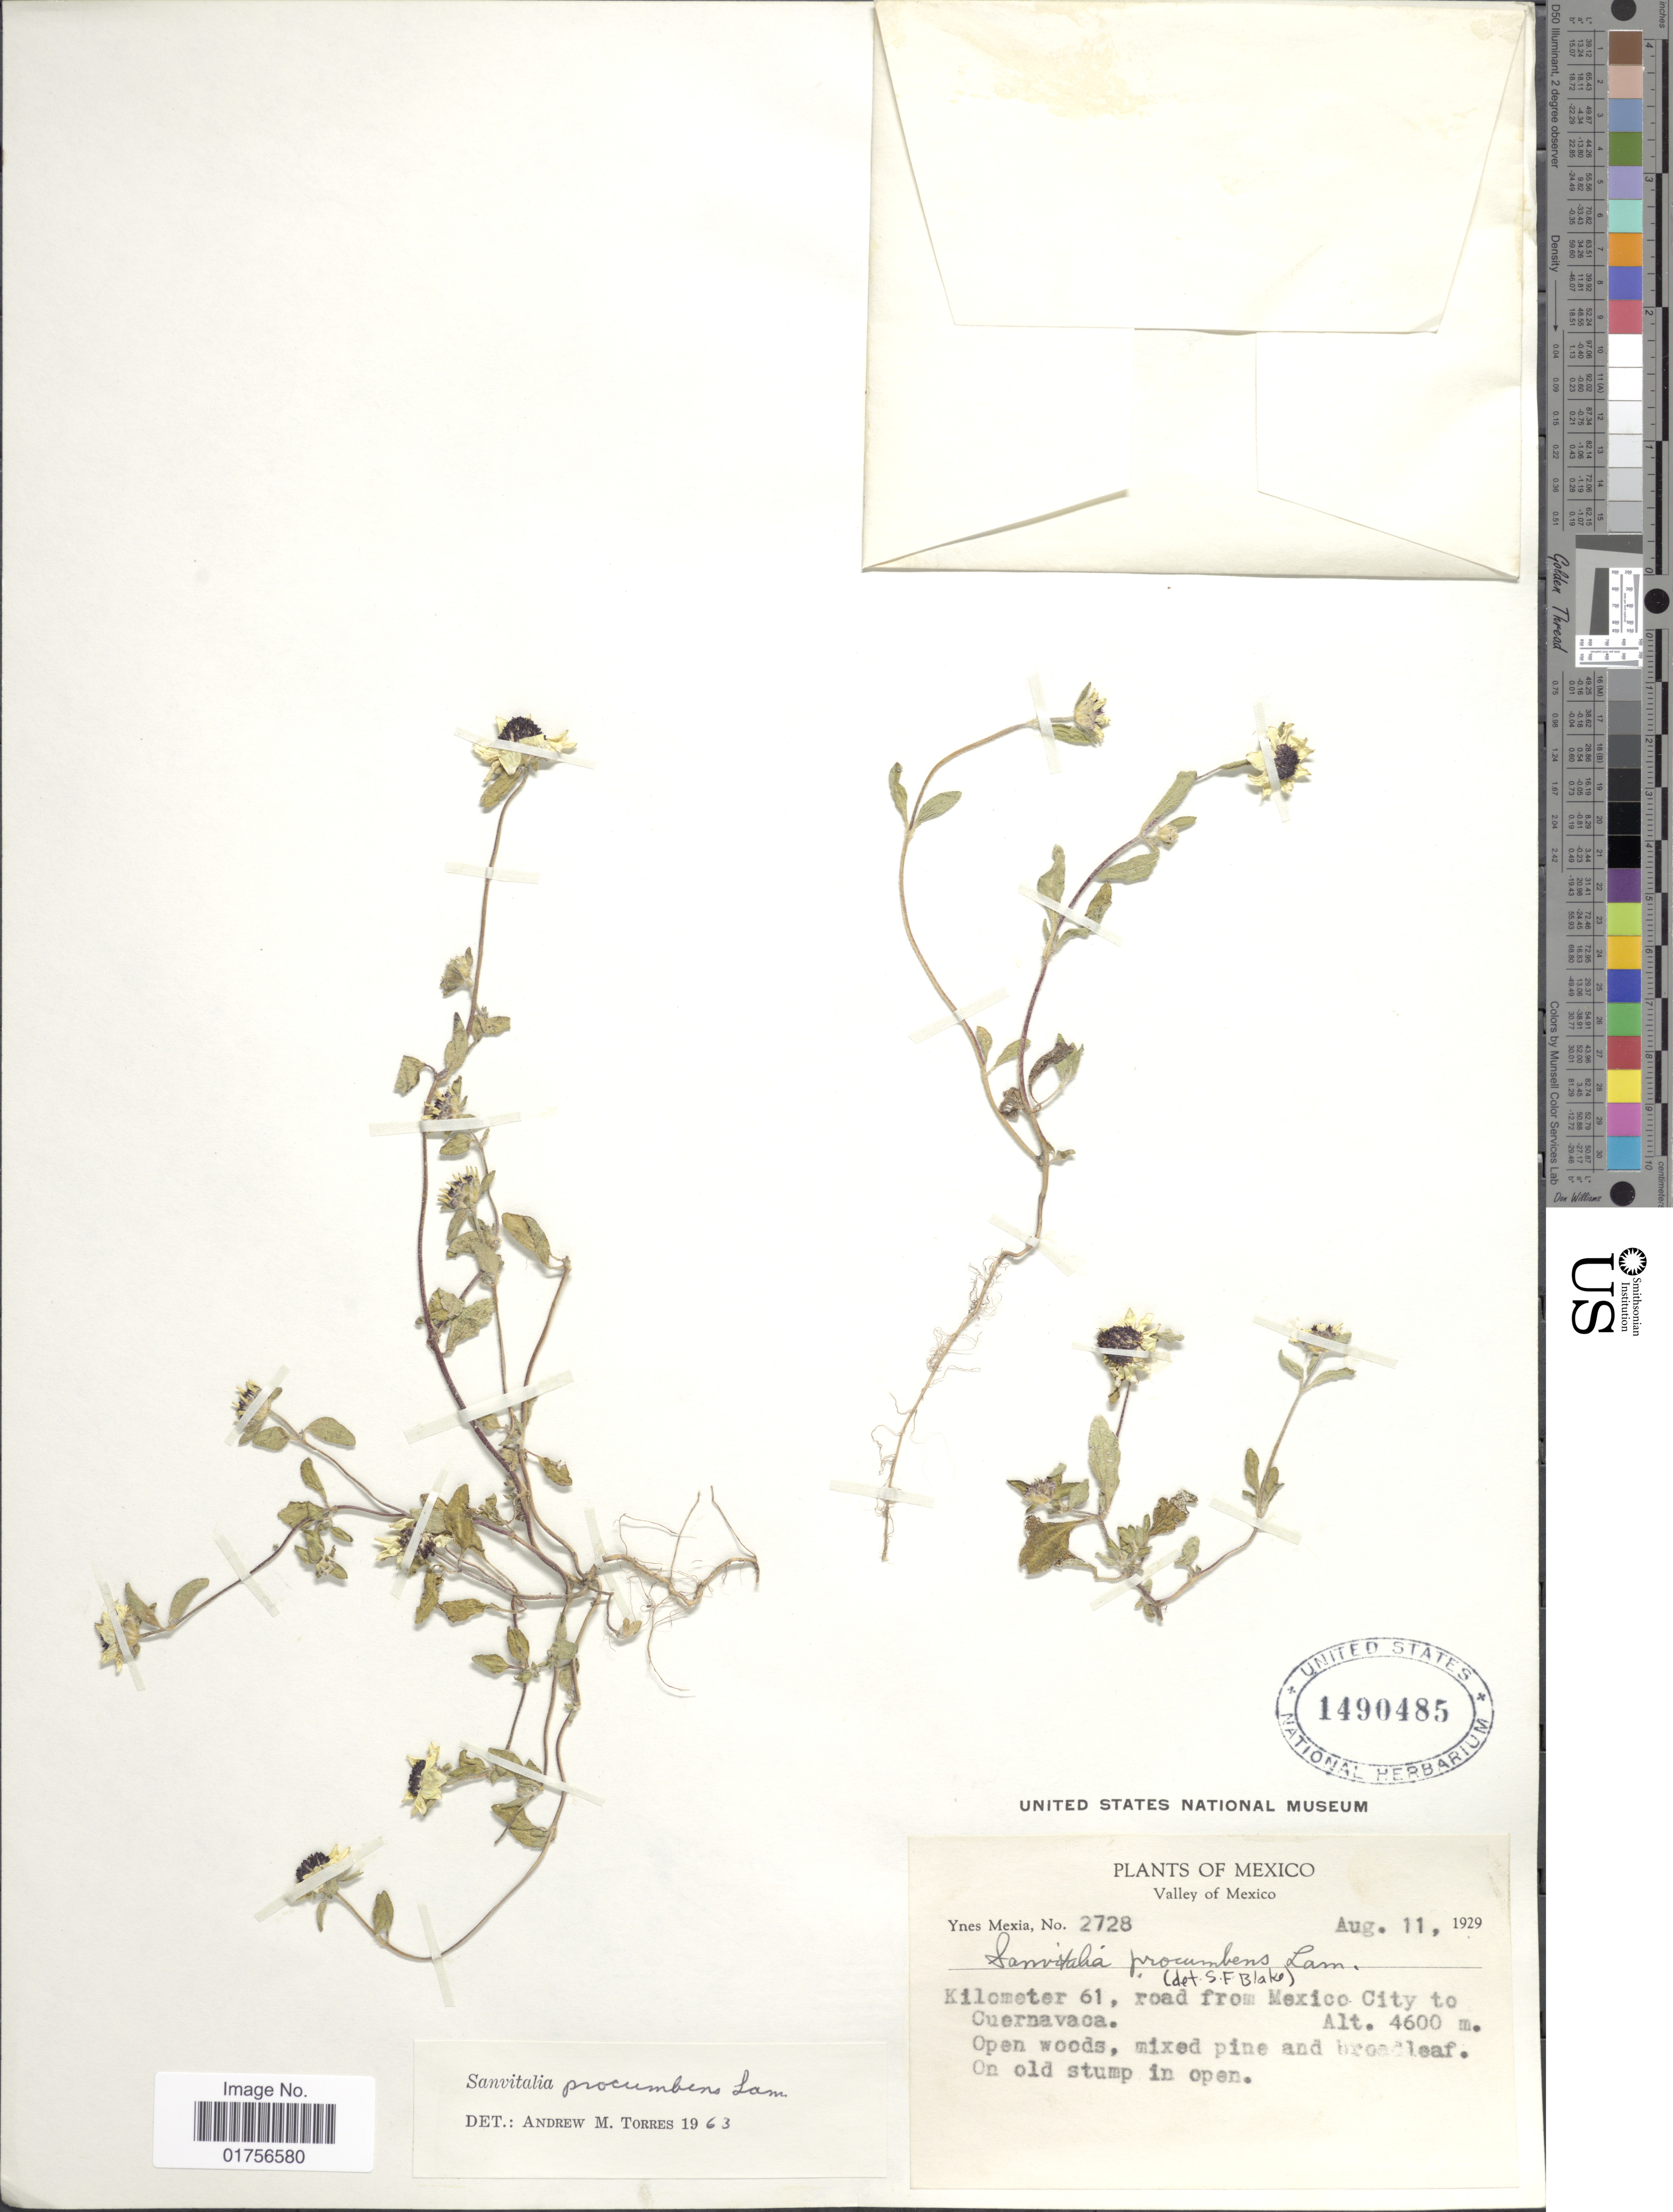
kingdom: Plantae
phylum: Tracheophyta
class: Magnoliopsida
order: Asterales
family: Asteraceae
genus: Sanvitalia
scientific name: Sanvitalia procumbens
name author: Lam.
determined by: Skibicki, Samuel V.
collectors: Y. Mexia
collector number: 2728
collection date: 1929-08-11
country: Mexico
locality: Valley of Mexico, Kilometer 61, road from Mexico City to Cuernavaca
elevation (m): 4600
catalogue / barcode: US 1490485